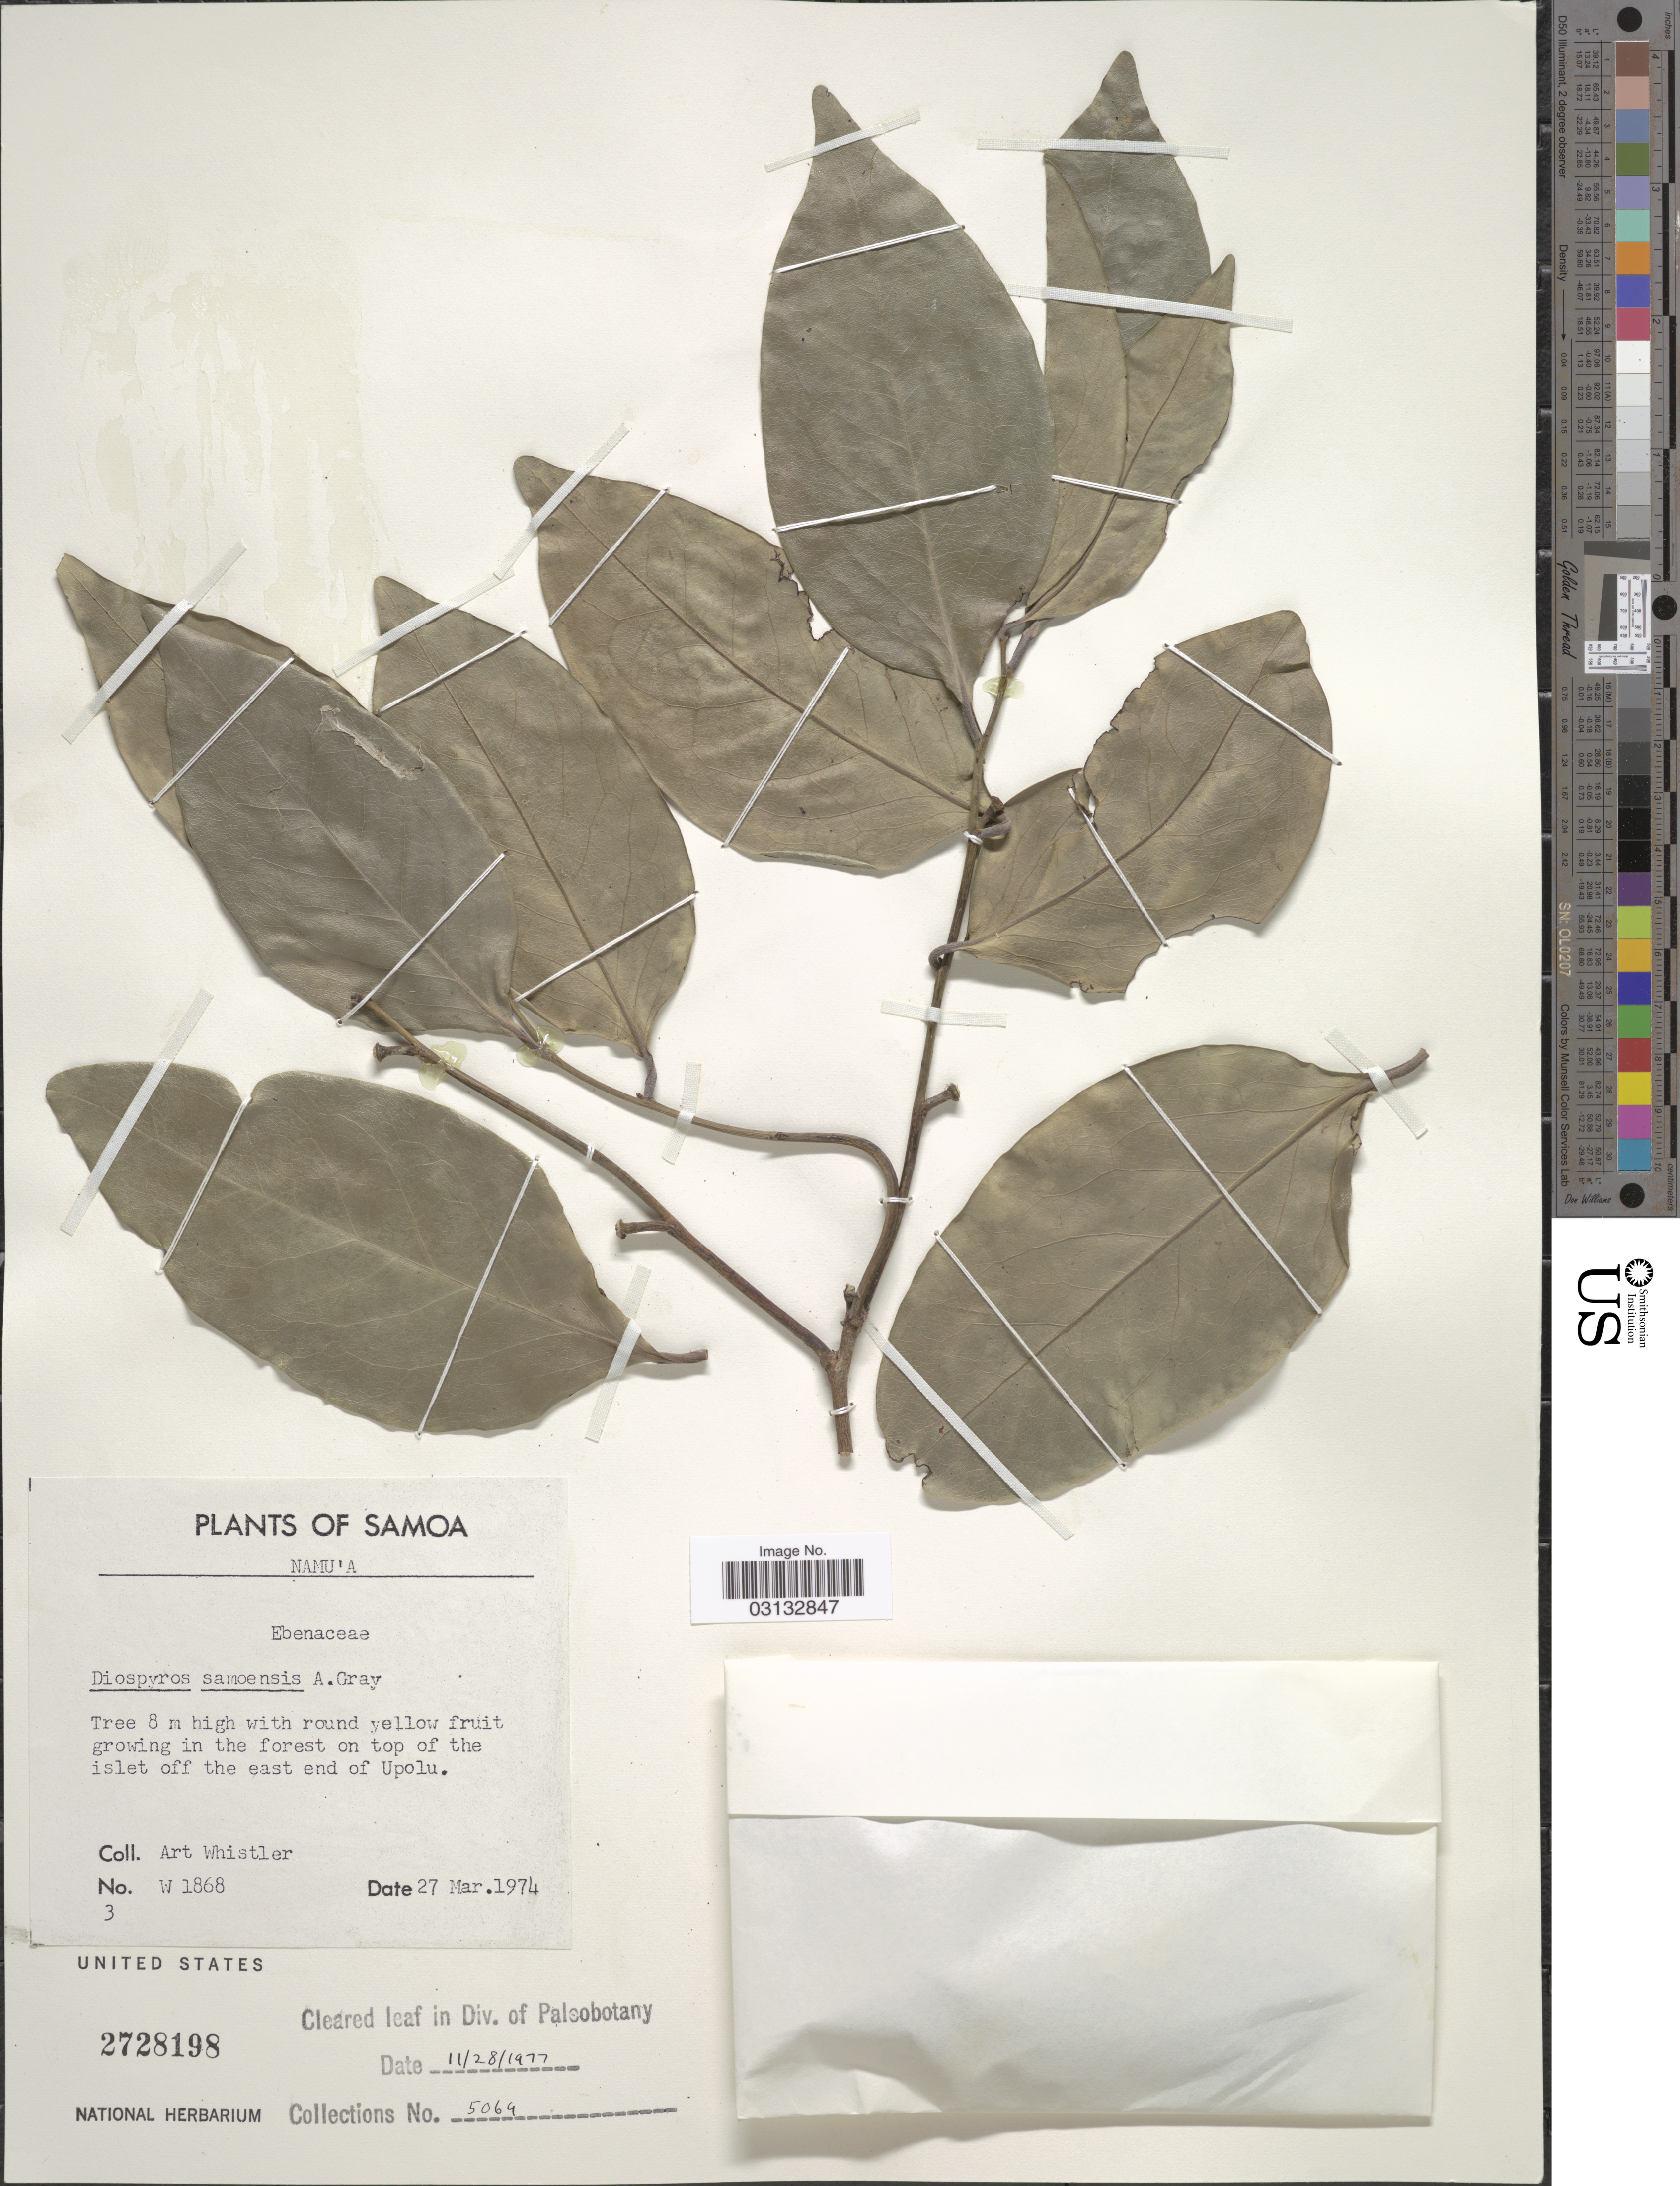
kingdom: Plantae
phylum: Tracheophyta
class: Magnoliopsida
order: Ericales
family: Ebenaceae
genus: Diospyros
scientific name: Diospyros samoensis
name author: A. Gray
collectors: A. Whistler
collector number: W1868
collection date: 1974-03-27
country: Samoa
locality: Samoa, Namu'a, growing in the forest on top of the islet off the east end of Upolu.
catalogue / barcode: US 2728198